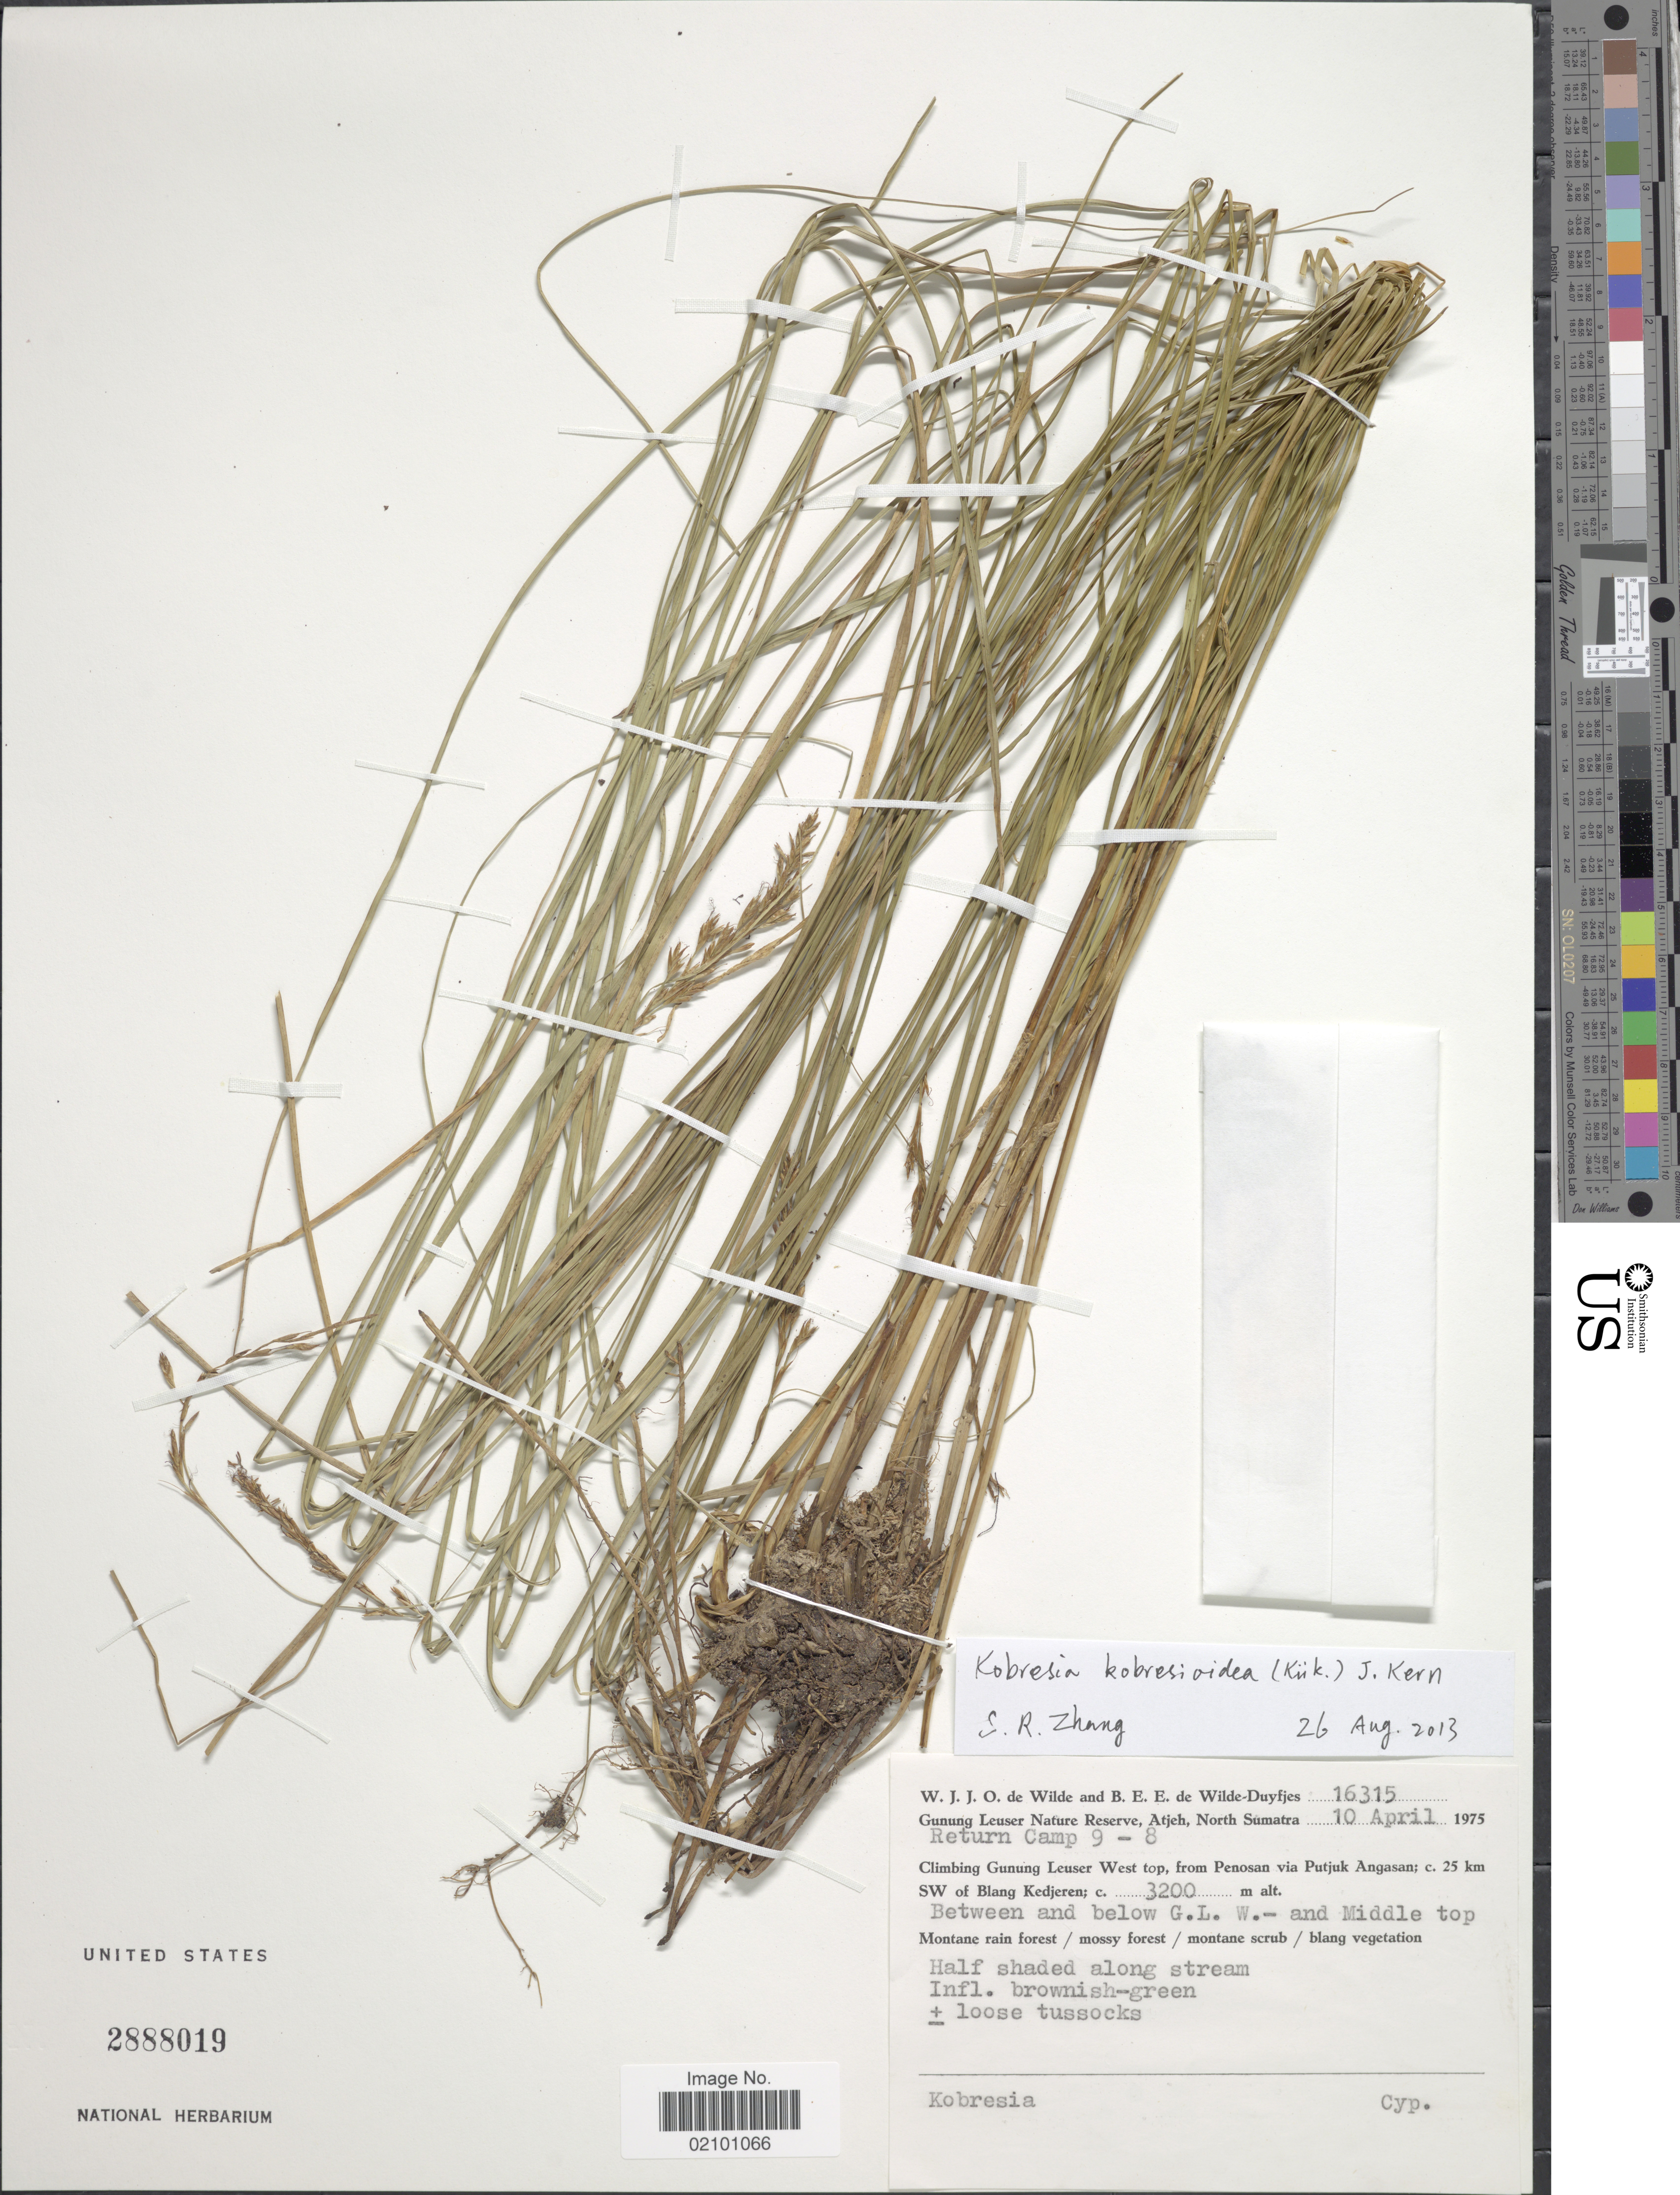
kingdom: Plantae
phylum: Tracheophyta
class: Liliopsida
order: Poales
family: Cyperaceae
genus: Carex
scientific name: Carex kobresioidea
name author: (Kük.) S.R. Zhang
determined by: Strong, M. T., (US), Smithsonian Institution - National Museum of Natural History (UNITED STATES)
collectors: W. J. de Wilde & B. E. de Wilde-Duyfjes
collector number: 16315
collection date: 1975-04-10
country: Indonesia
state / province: Sumatra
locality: Gunung Leuser Nature Reserve, Atjeh, North Sumatra, Return Camp 9-8, Climbing Gunung Leuser West top, from Penosan via Putjuk Angasan, c. 25 km SW of Blang Kedjeren, between and below G.L.W.-and Middle top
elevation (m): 3200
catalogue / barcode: US 2888019